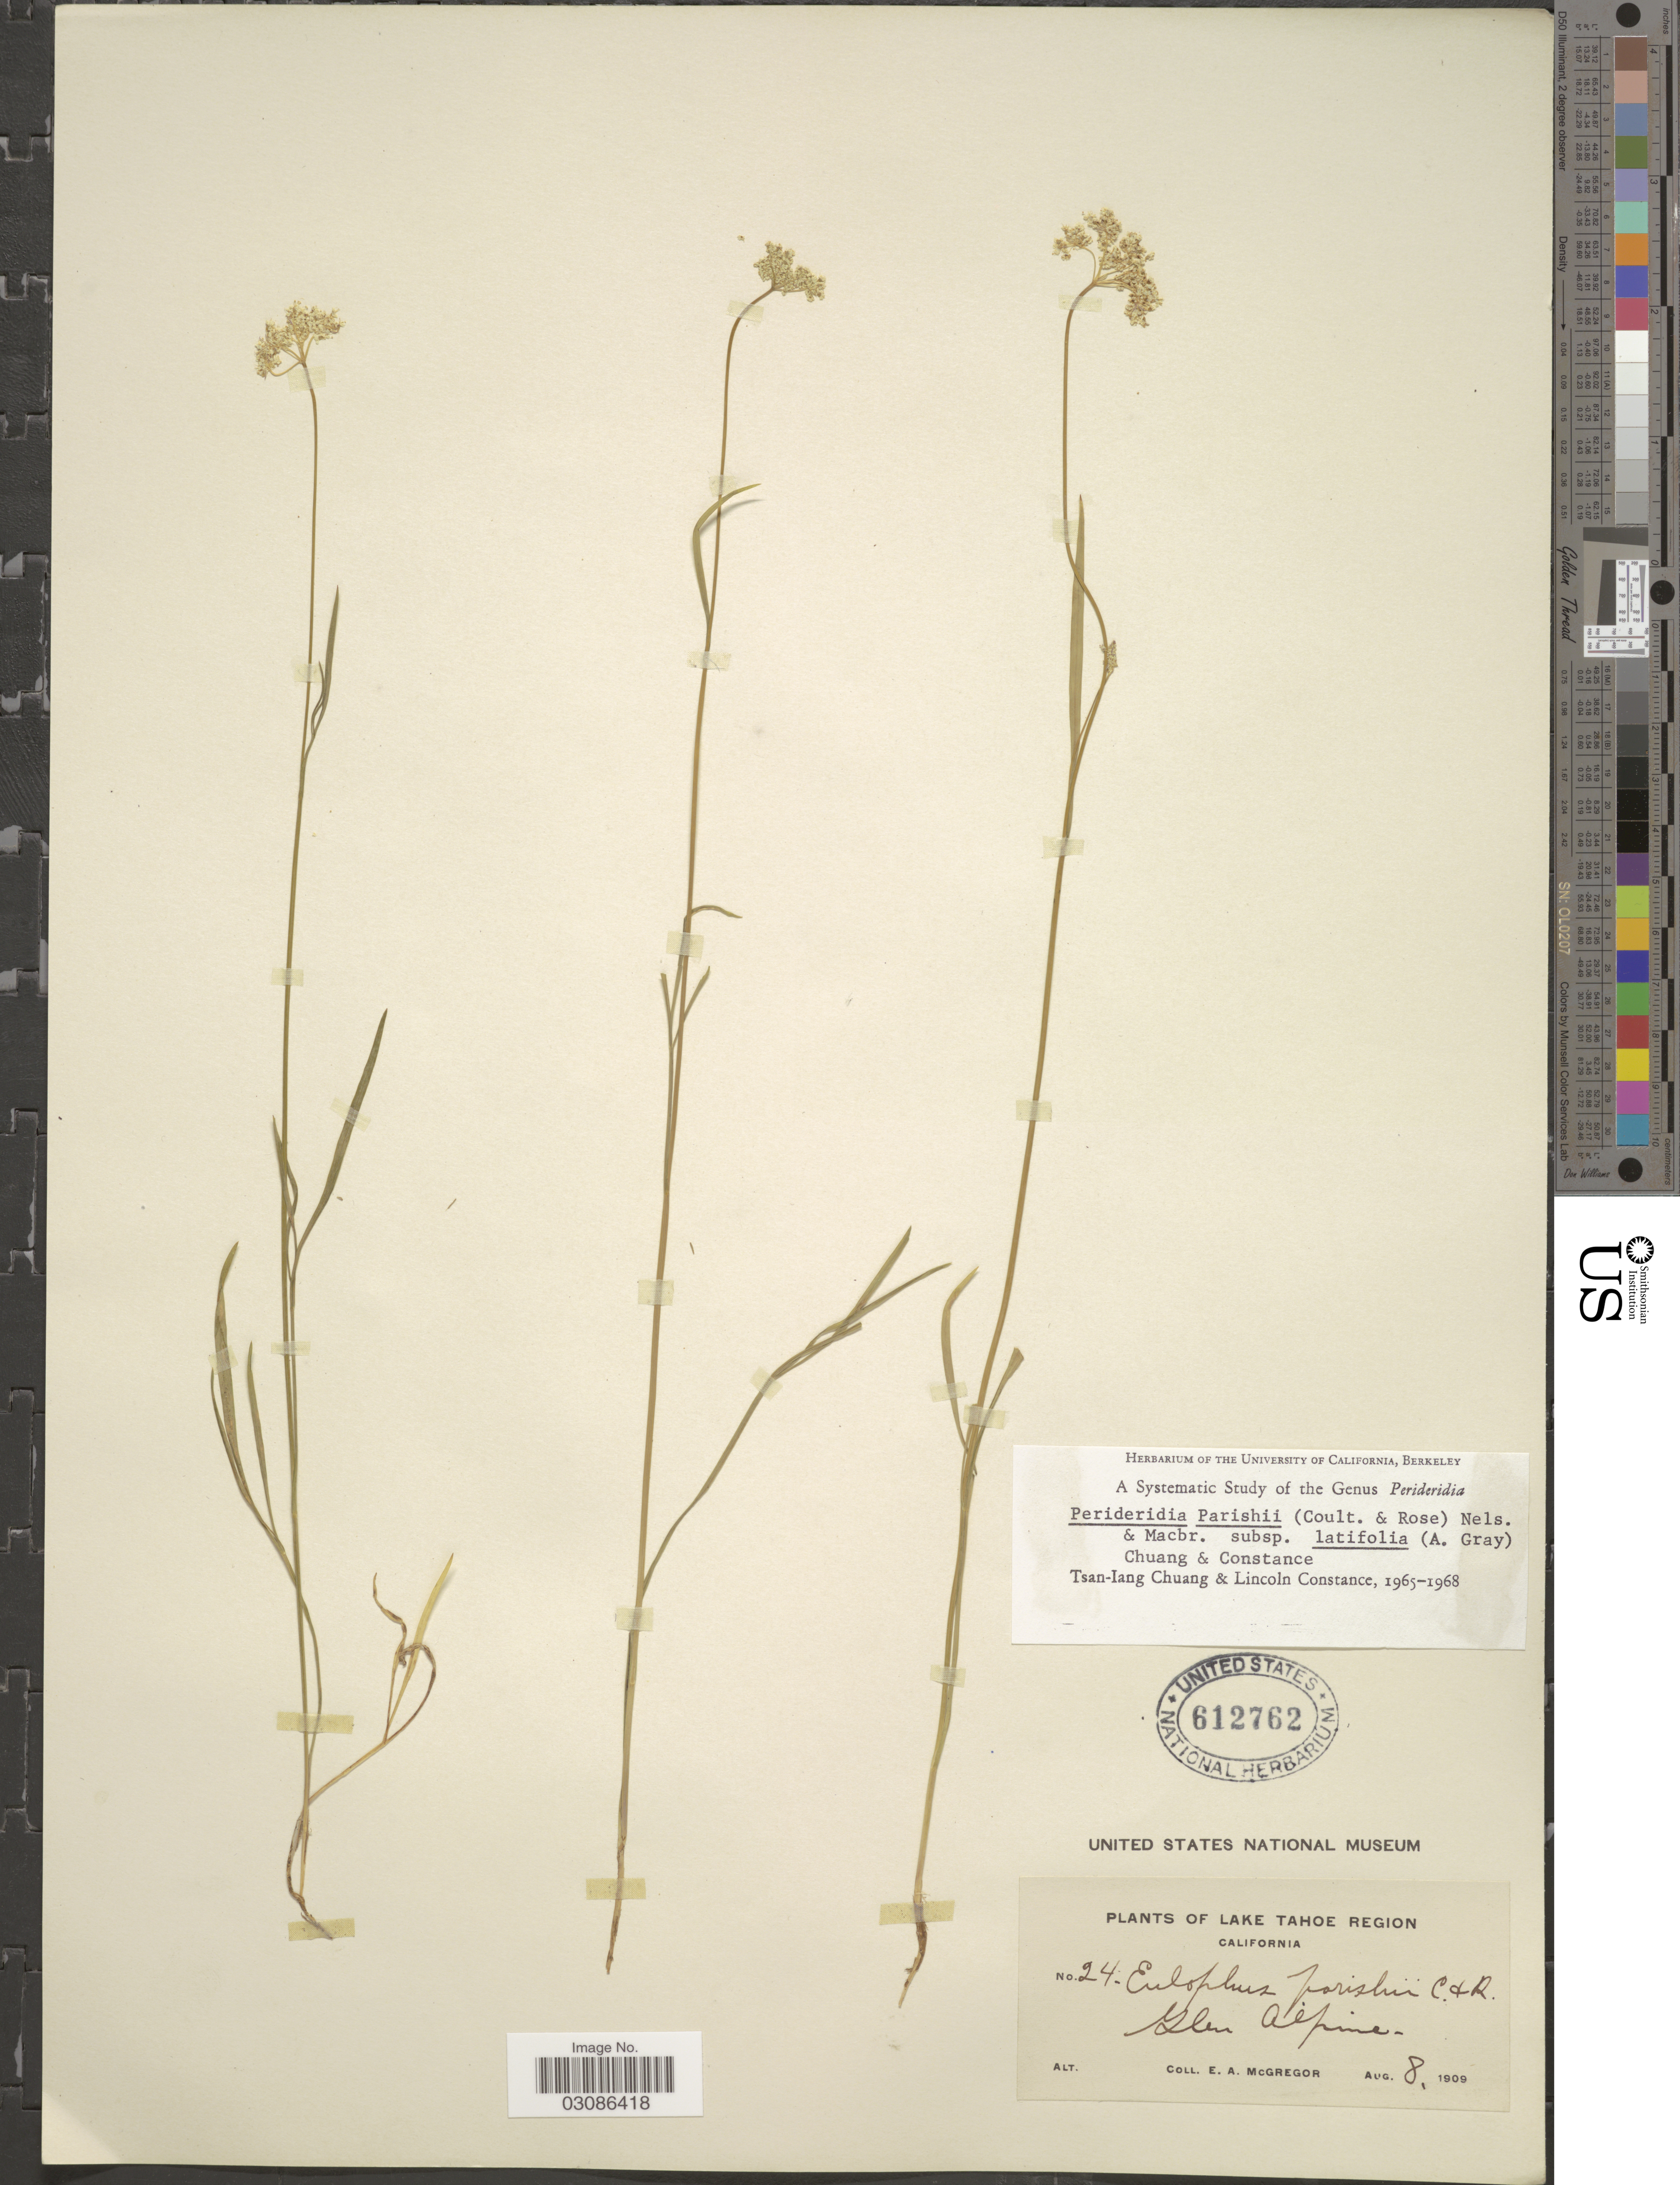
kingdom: Plantae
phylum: Tracheophyta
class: Magnoliopsida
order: Apiales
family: Apiaceae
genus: Perideridia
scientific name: Perideridia parishii subsp. latifolia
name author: A. Gray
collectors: E. A. McGregor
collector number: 24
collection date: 1909-08-08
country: United States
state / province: California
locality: Lake Tahoe Region, Glen Alpine.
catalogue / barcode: US 612762